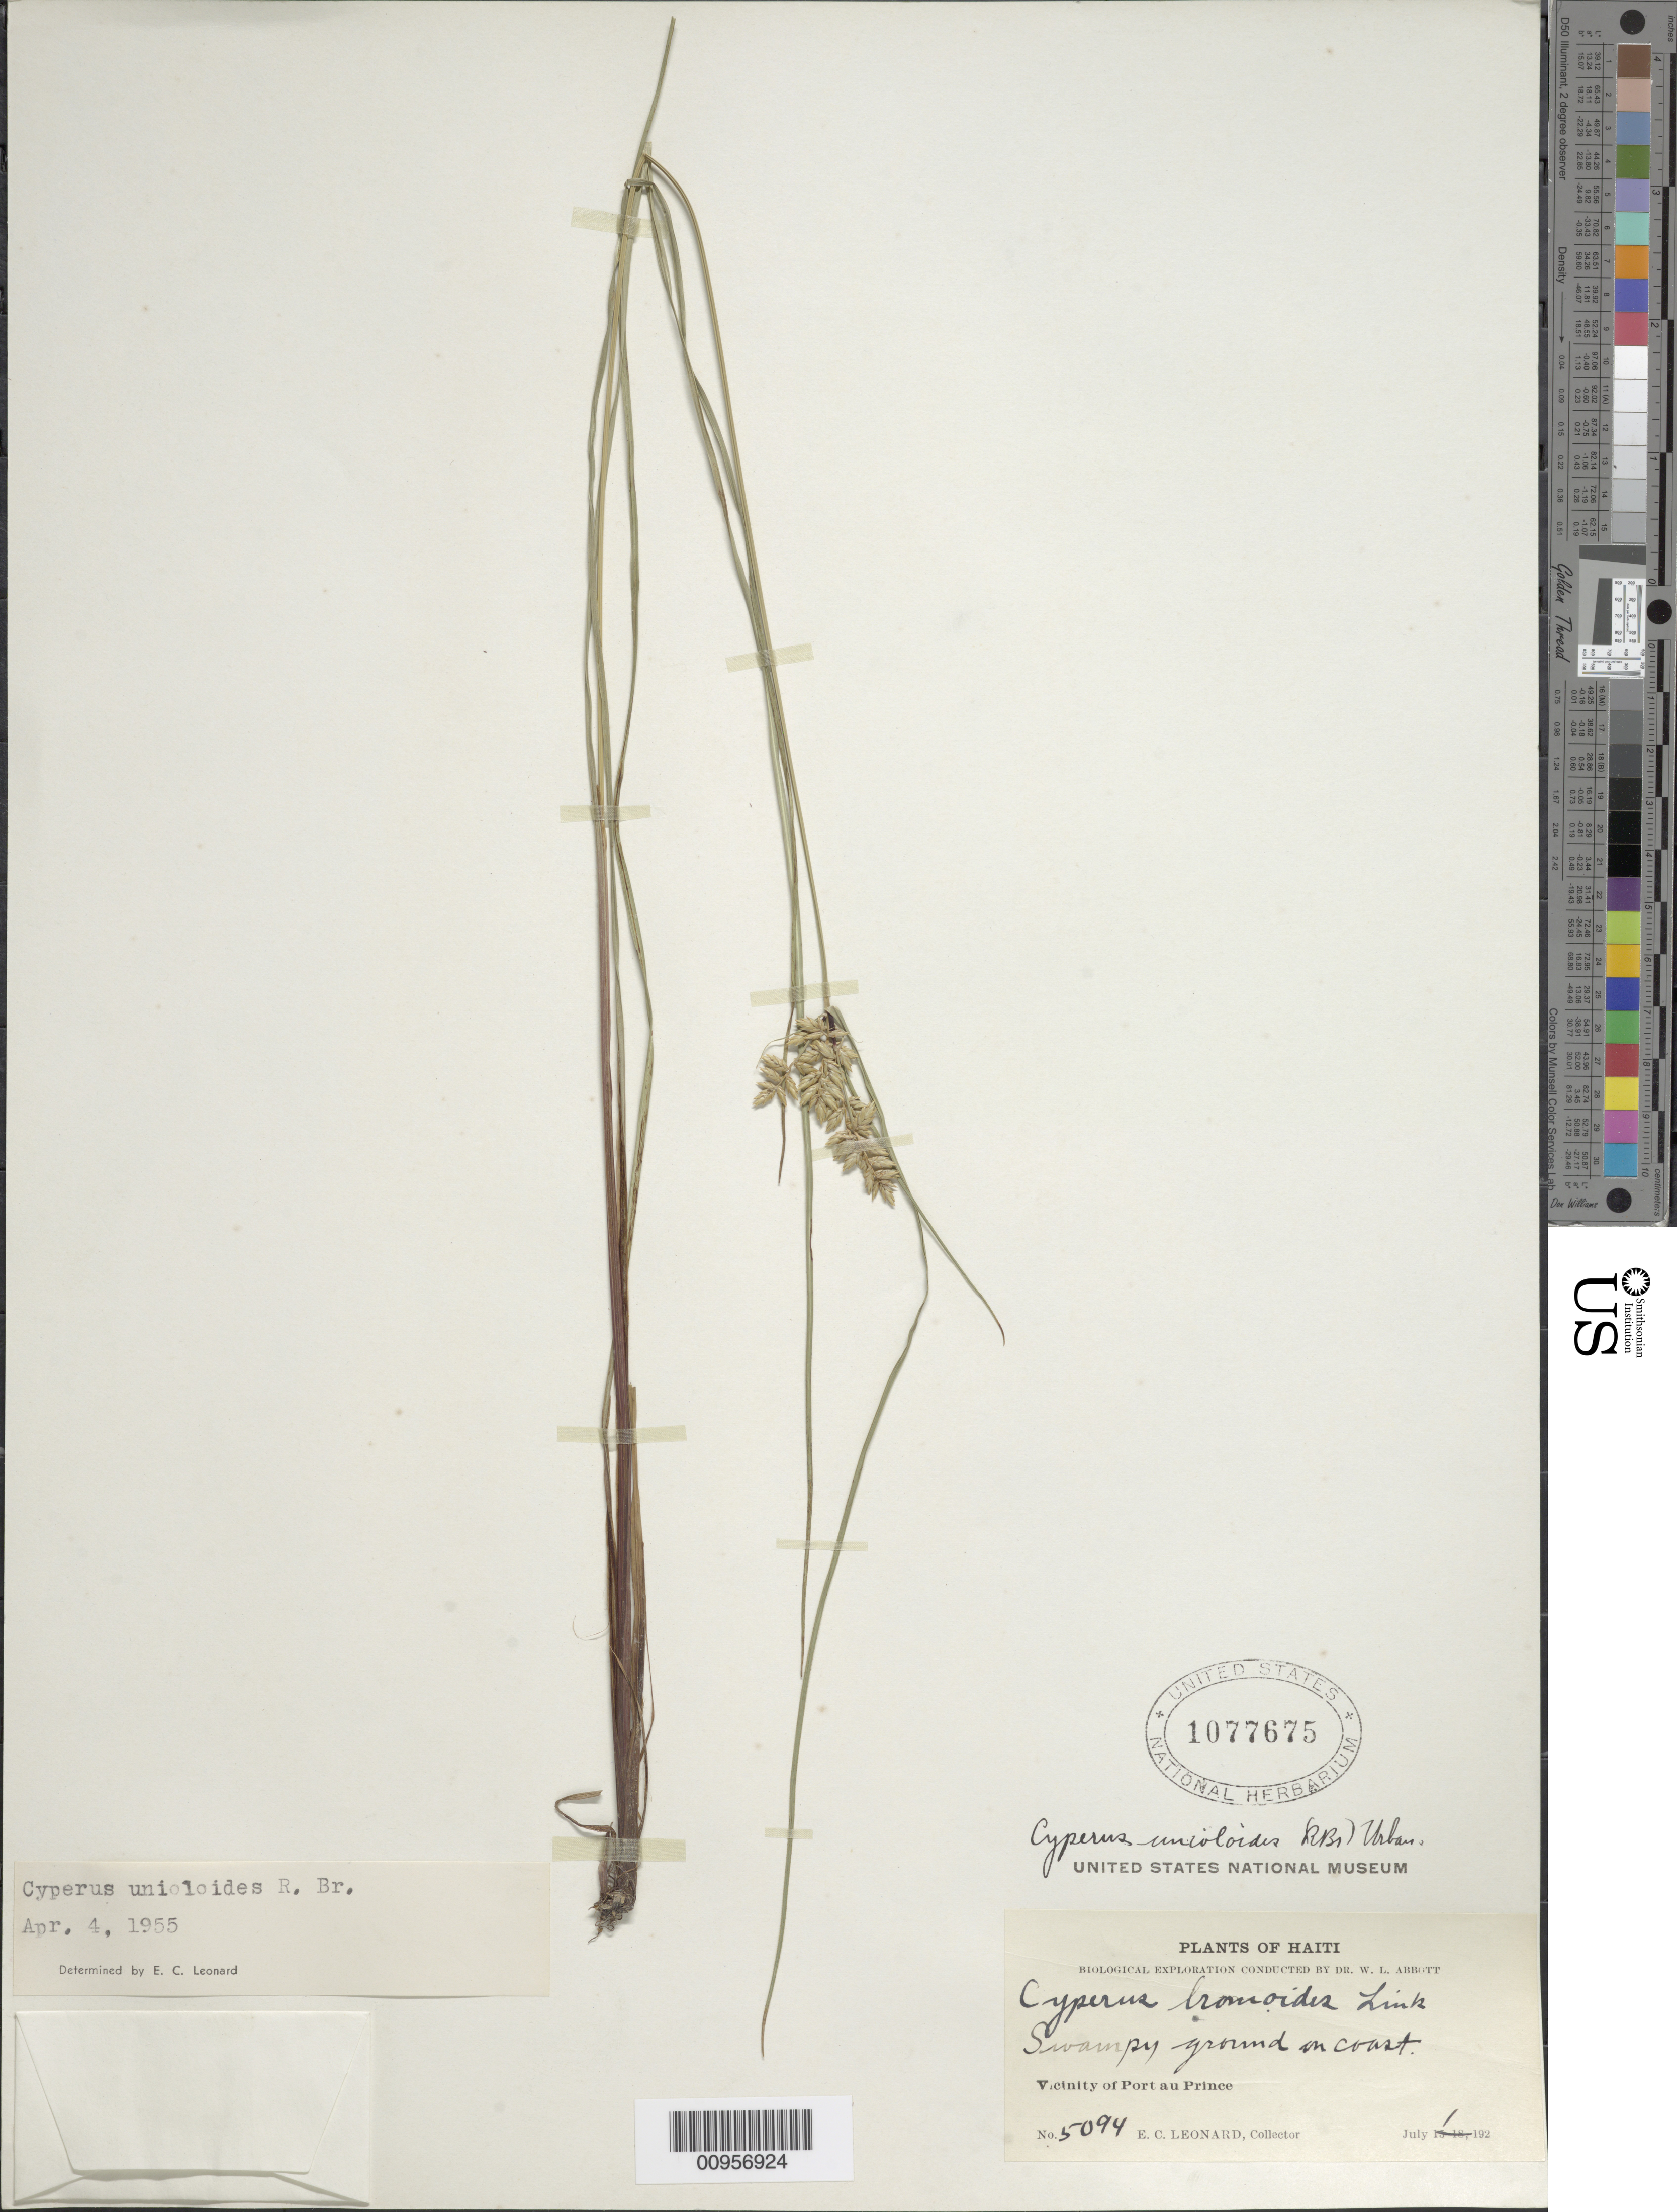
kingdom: Plantae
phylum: Tracheophyta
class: Liliopsida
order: Poales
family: Cyperaceae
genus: Cyperus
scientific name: Cyperus unioloides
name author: R. Br.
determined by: Leonard, Emery C., (US)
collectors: E. C. Leonard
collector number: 5094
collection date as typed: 01 Jul 1920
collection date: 1920-07-01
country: Haiti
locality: Vicinity of Port au Prince, swampy ground on coast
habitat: Swampy ground on coast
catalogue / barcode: US 1077675